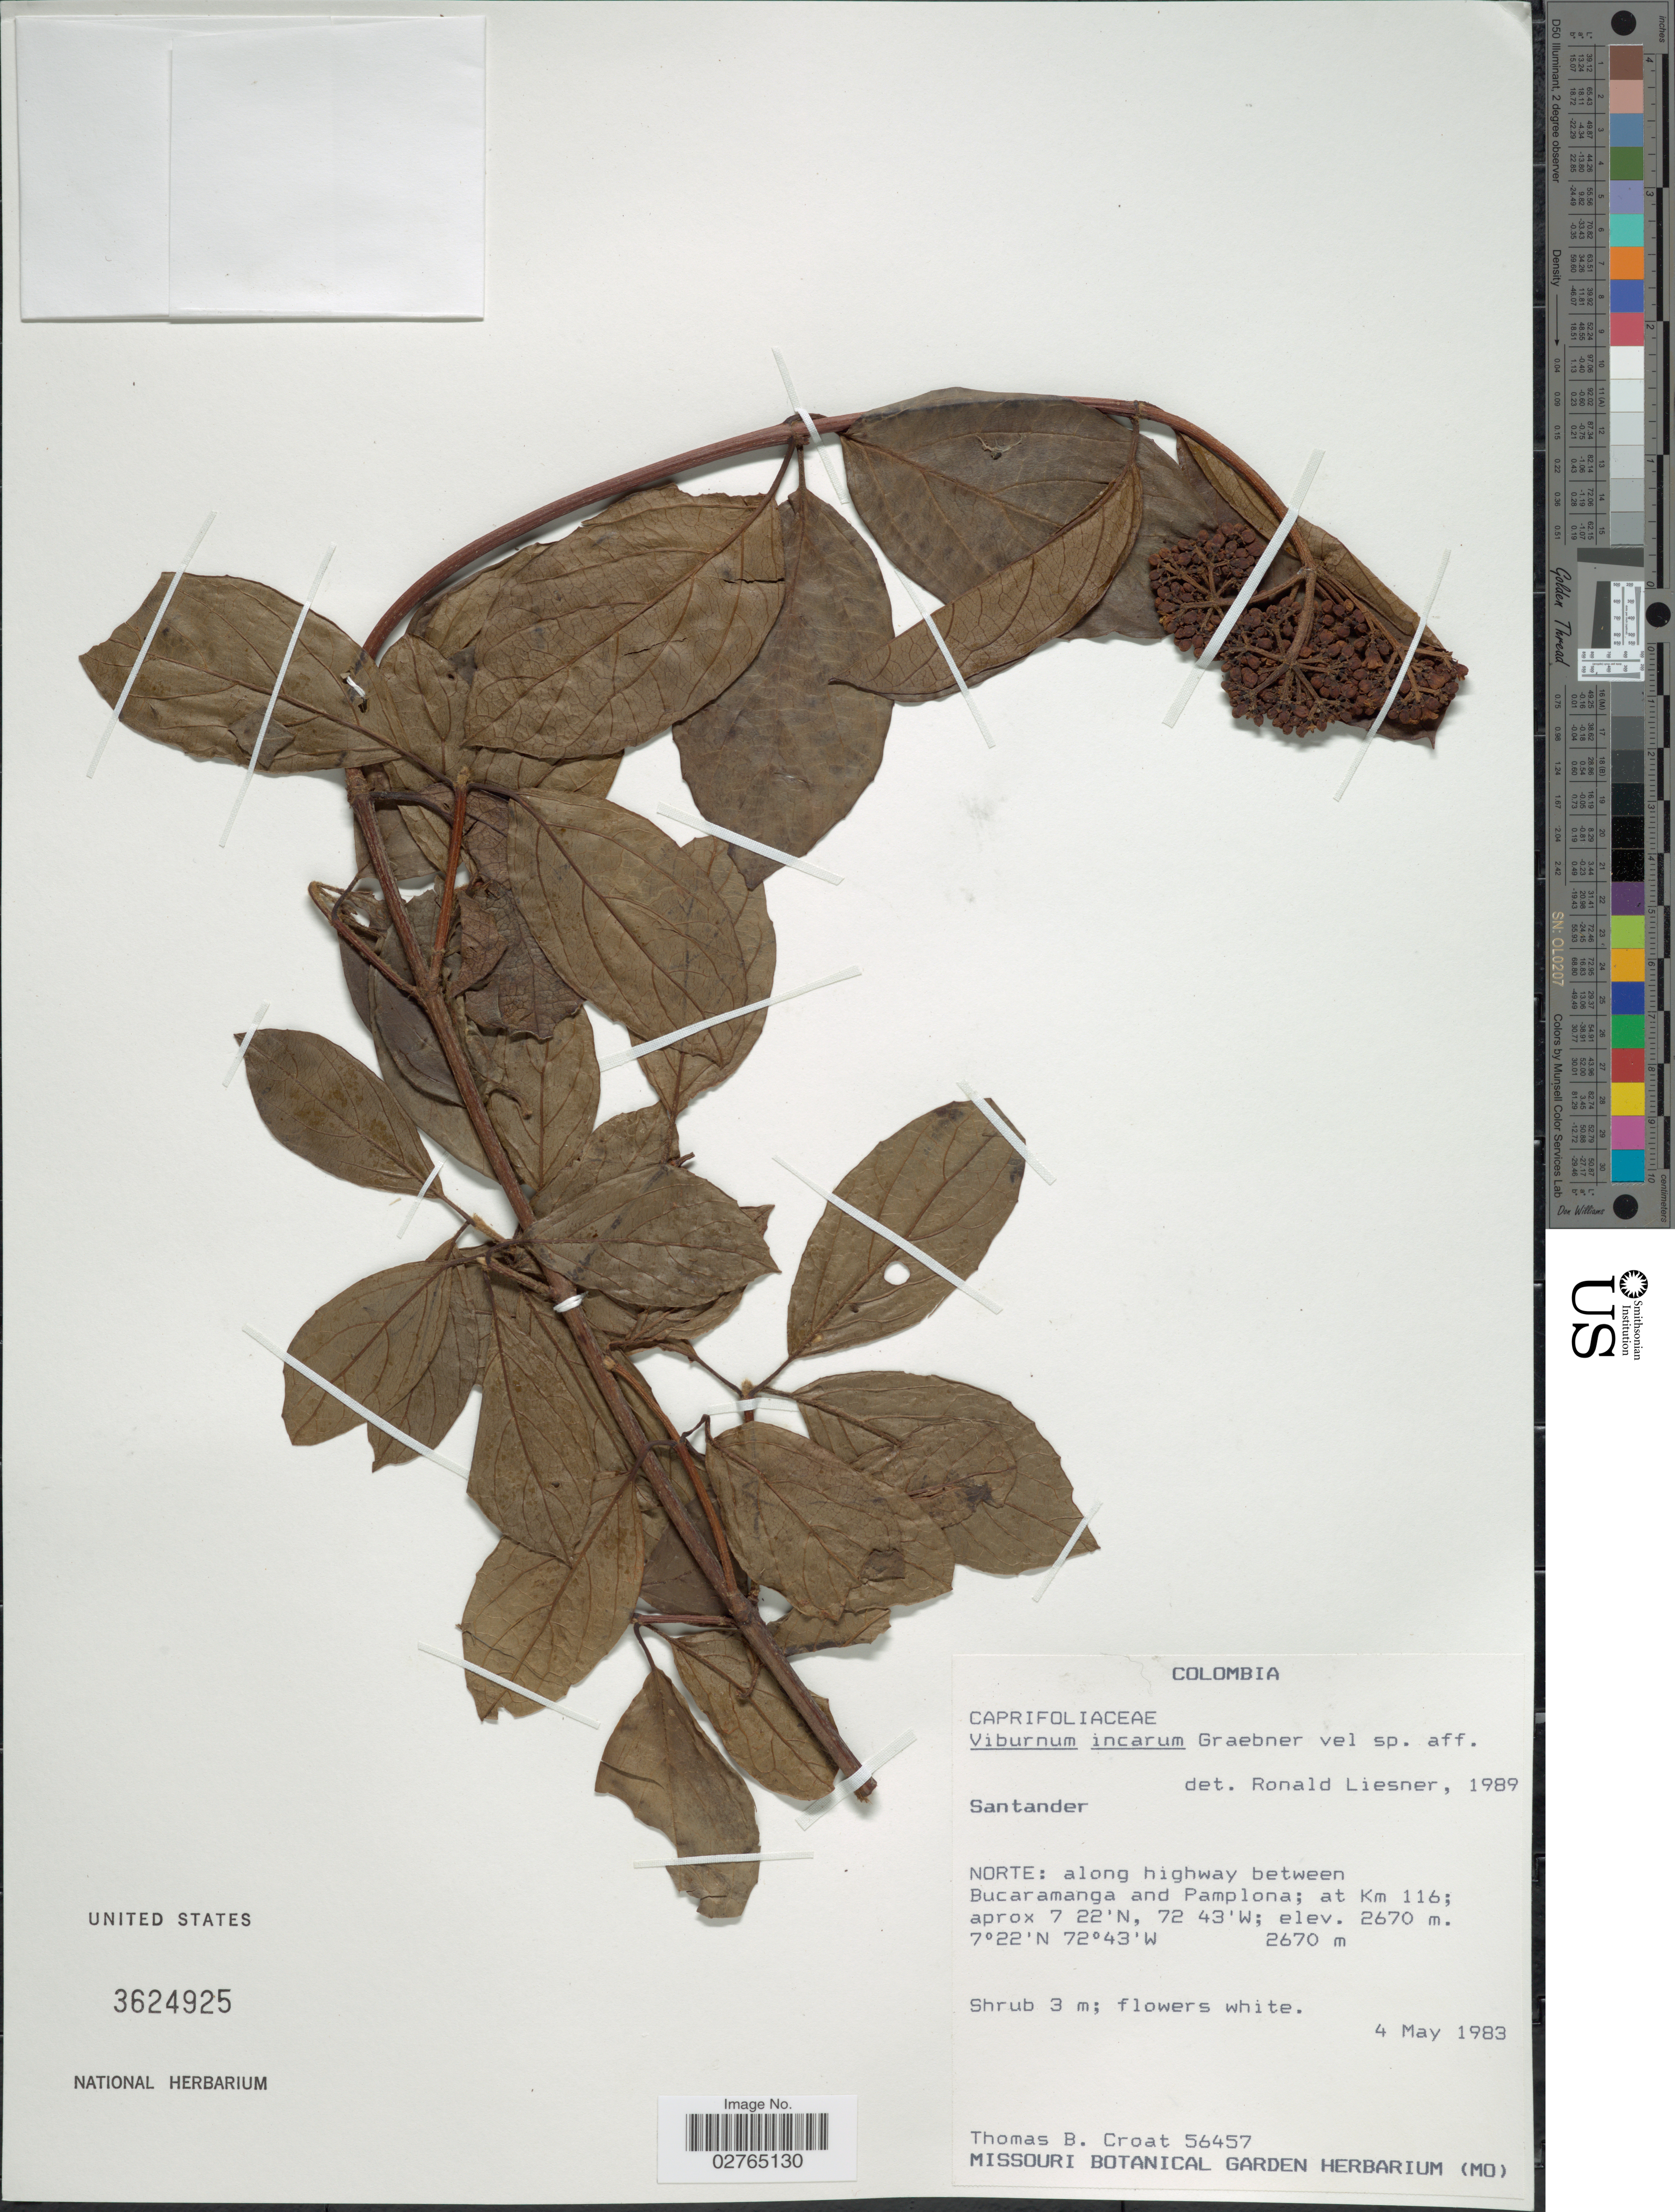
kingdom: Plantae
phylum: Tracheophyta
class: Magnoliopsida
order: Dipsacales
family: Viburnaceae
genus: Viburnum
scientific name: Viburnum incarum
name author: Graebn.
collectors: T. B. Croat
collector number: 56457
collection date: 1983-05-04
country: Colombia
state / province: Santander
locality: Norte: along highway between Bucaramanga and Pamplona; at Km 116.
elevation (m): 2670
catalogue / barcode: US 3624925